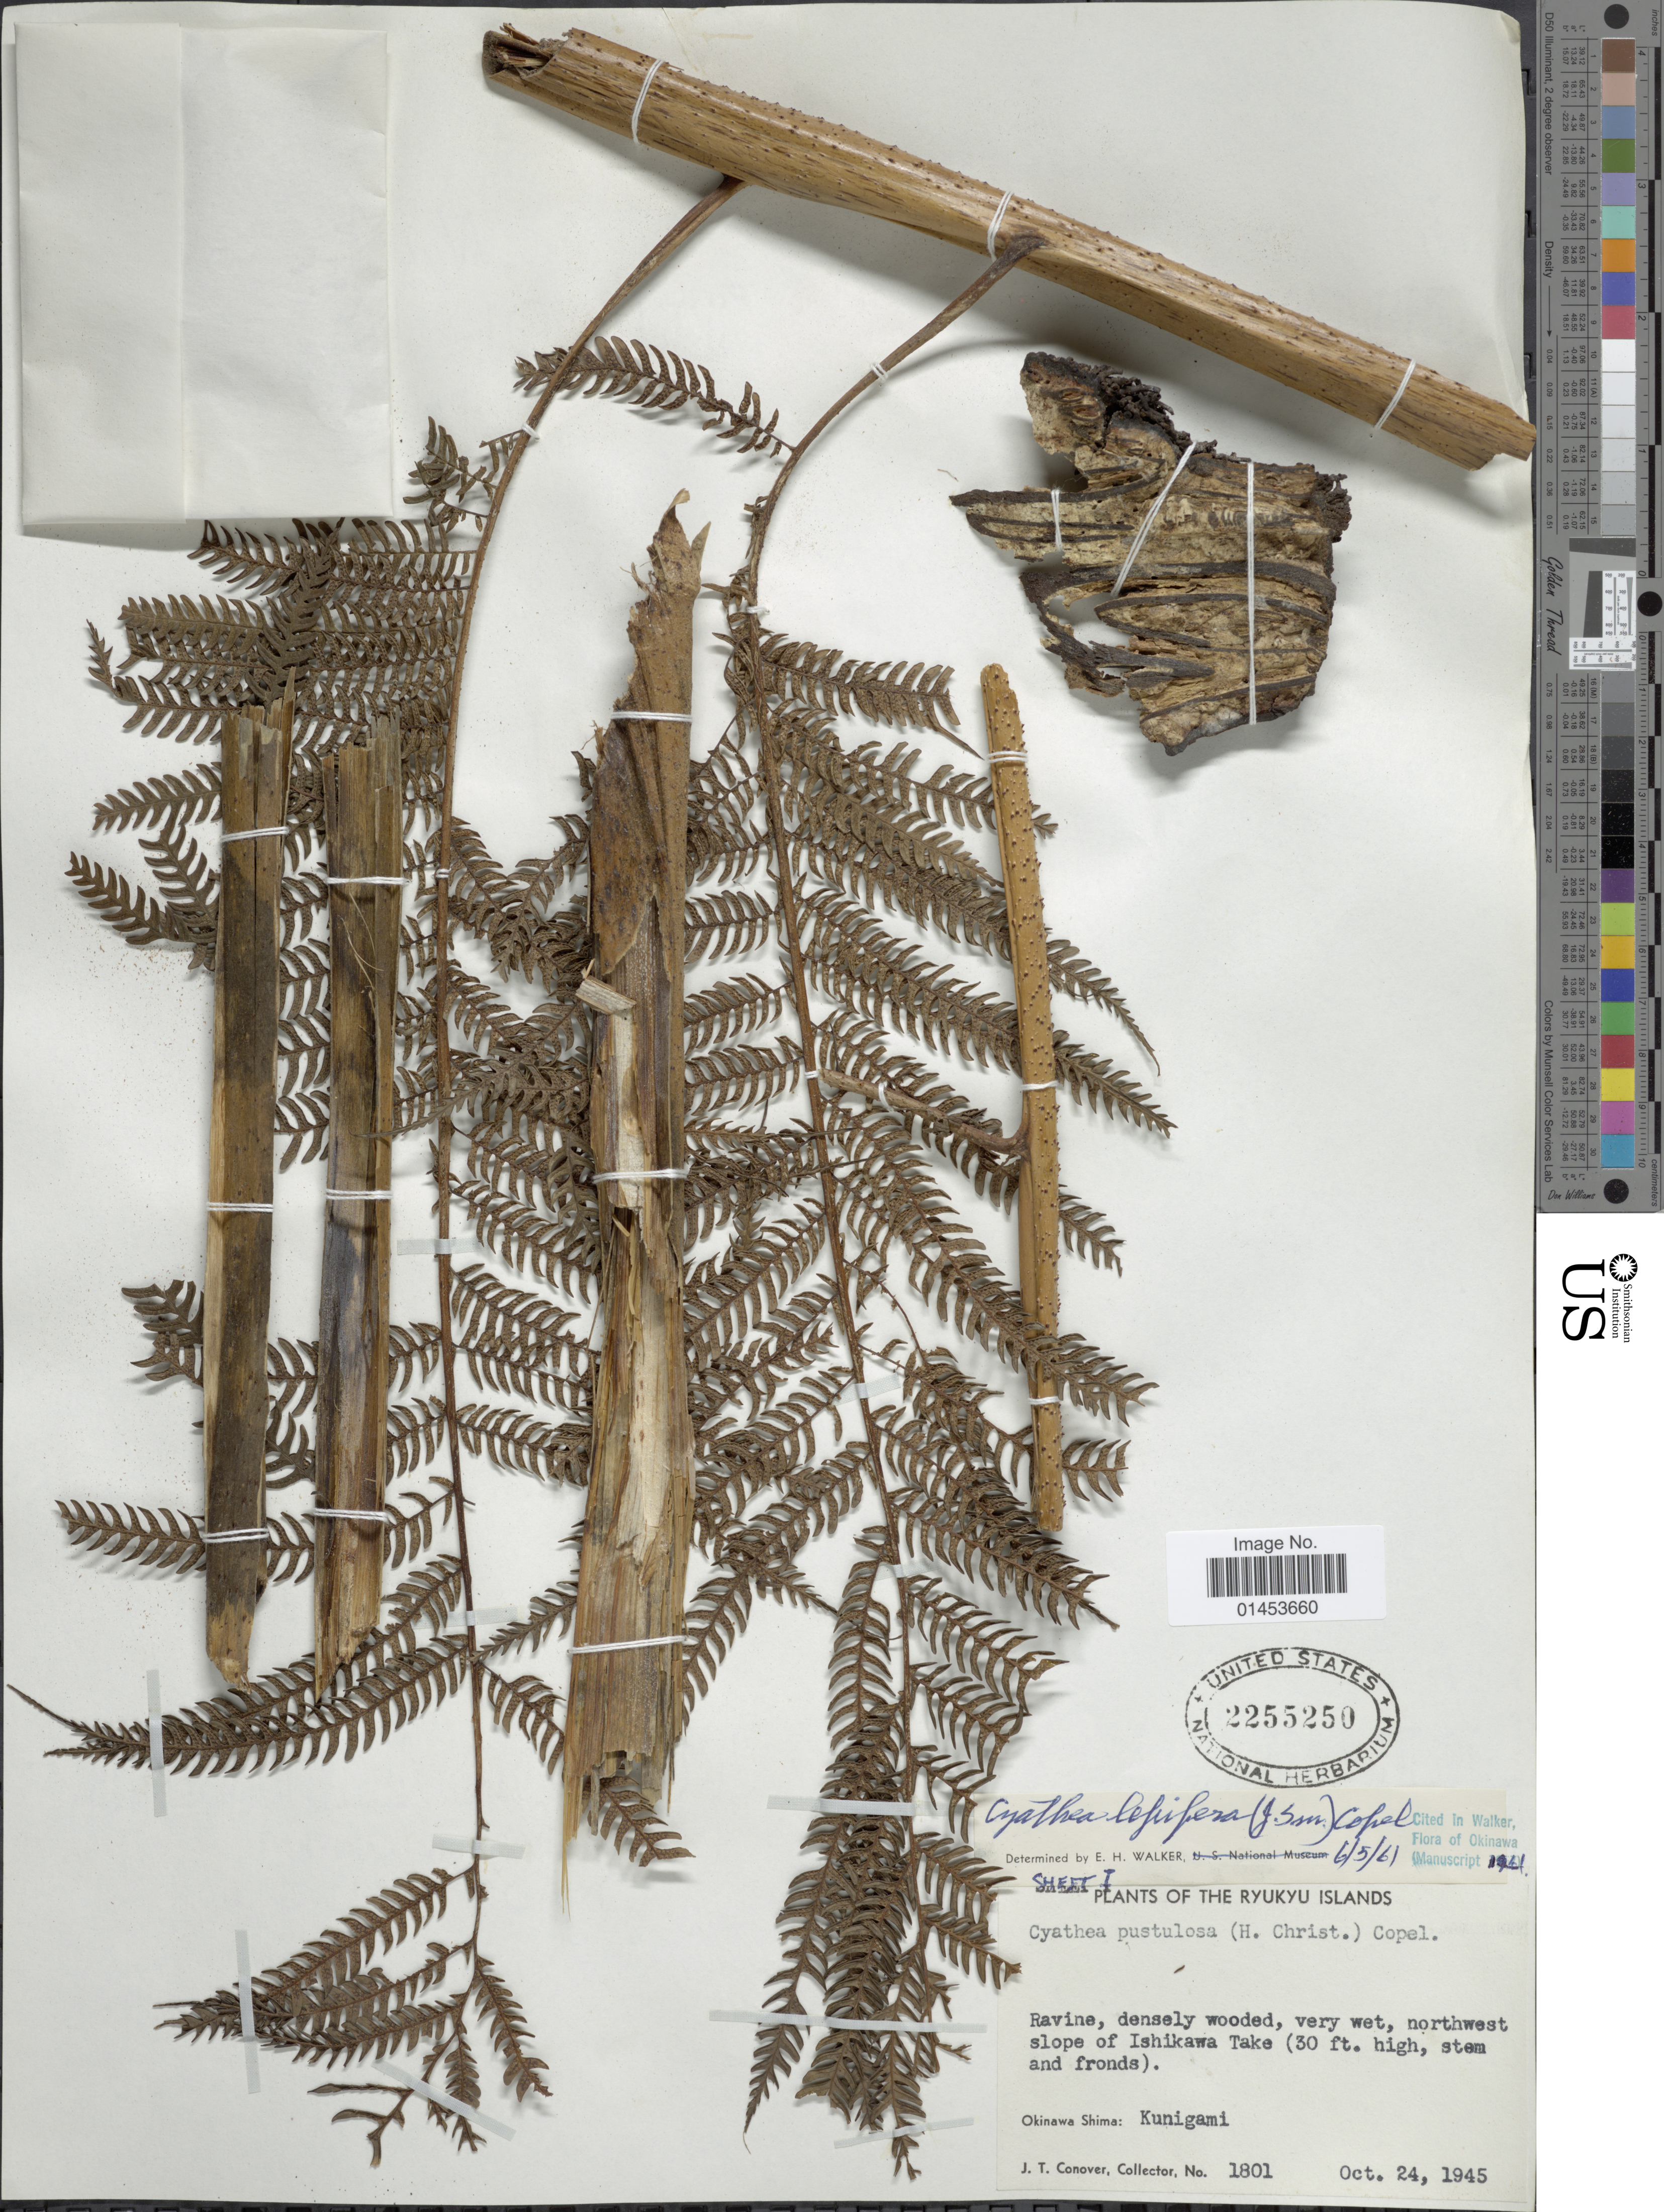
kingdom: Plantae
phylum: Tracheophyta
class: Polypodiopsida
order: Cyatheales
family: Cyatheaceae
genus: Cyathea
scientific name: Cyathea lepifera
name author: (J. Sm.) Copel.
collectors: J. T. Conover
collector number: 1801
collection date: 1945-10-24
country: Japan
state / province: Okinawa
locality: Ryukyu Islands, Okinawa Shima: Kunigami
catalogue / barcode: US 2255250